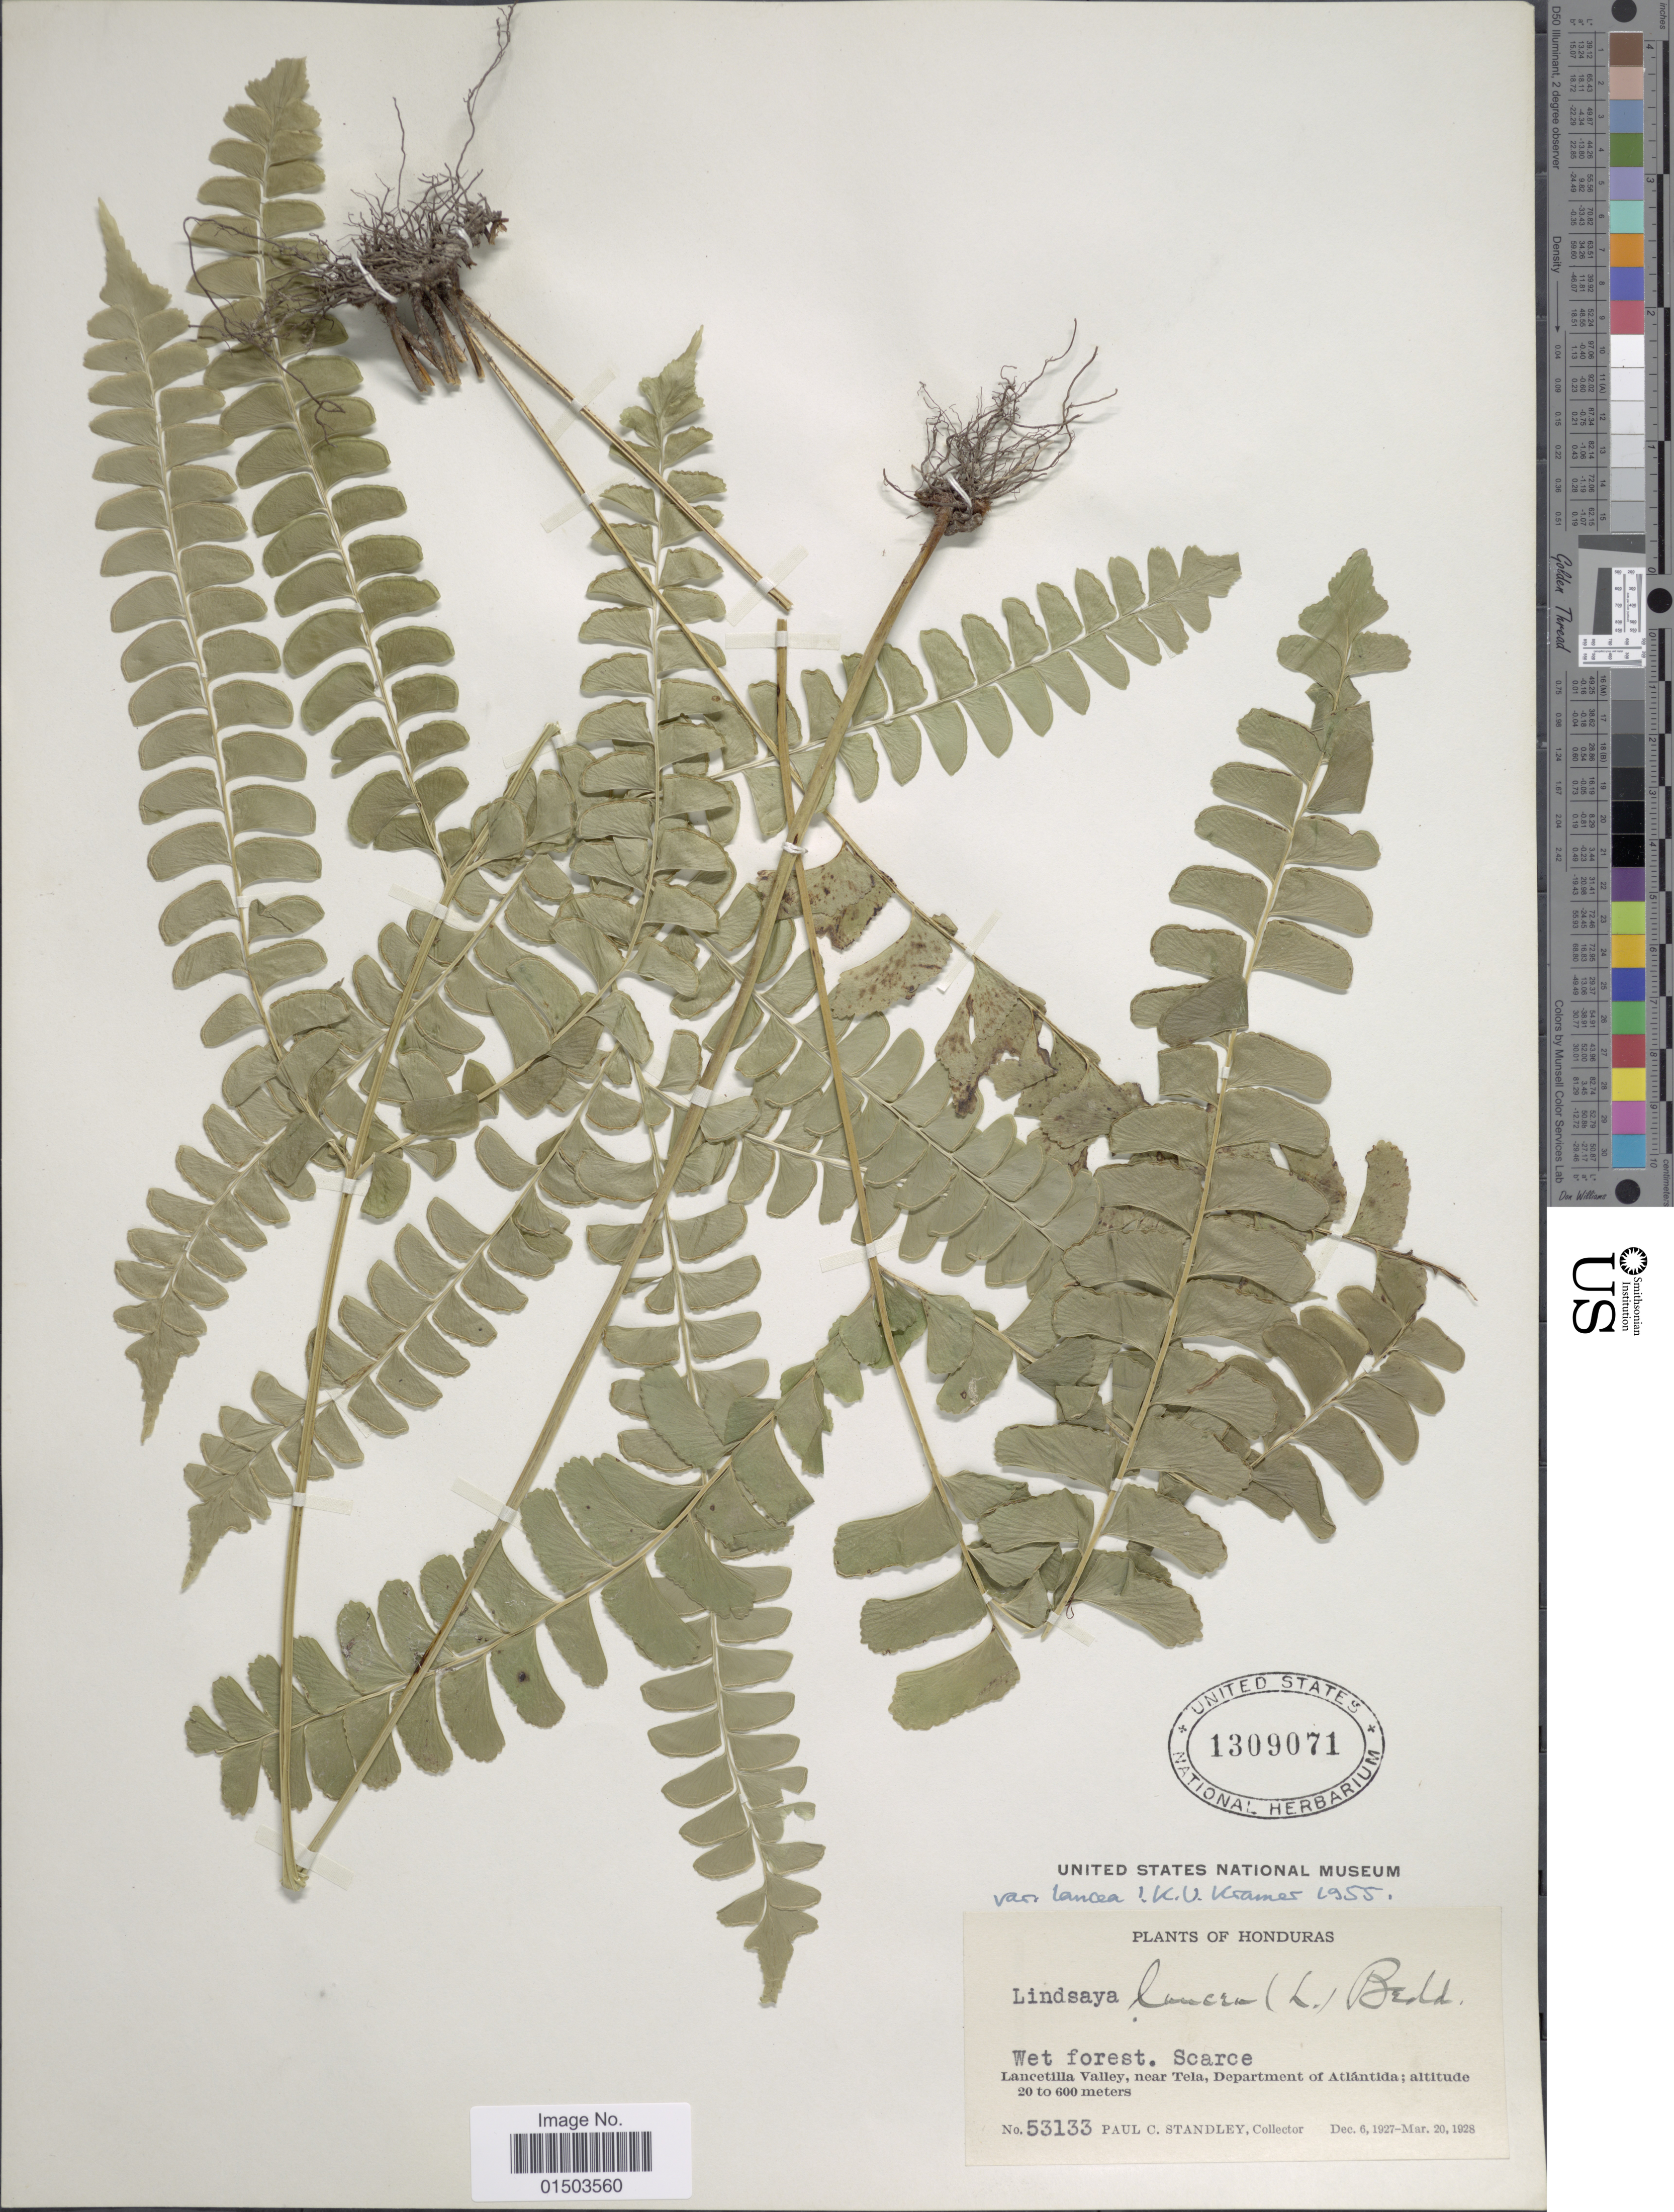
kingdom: Plantae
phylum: Tracheophyta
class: Polypodiopsida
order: Polypodiales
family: Lindsaeaceae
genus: Lindsaea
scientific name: Lindsaea lancea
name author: (L.) Bedd.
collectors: P. C. Standley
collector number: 53133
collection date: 1927-12-06/1928-03-20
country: Honduras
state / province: Atlántida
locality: Honduras, Lancetilla Valley, near Tela, Department of Atlantida.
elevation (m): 20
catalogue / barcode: US 1309071